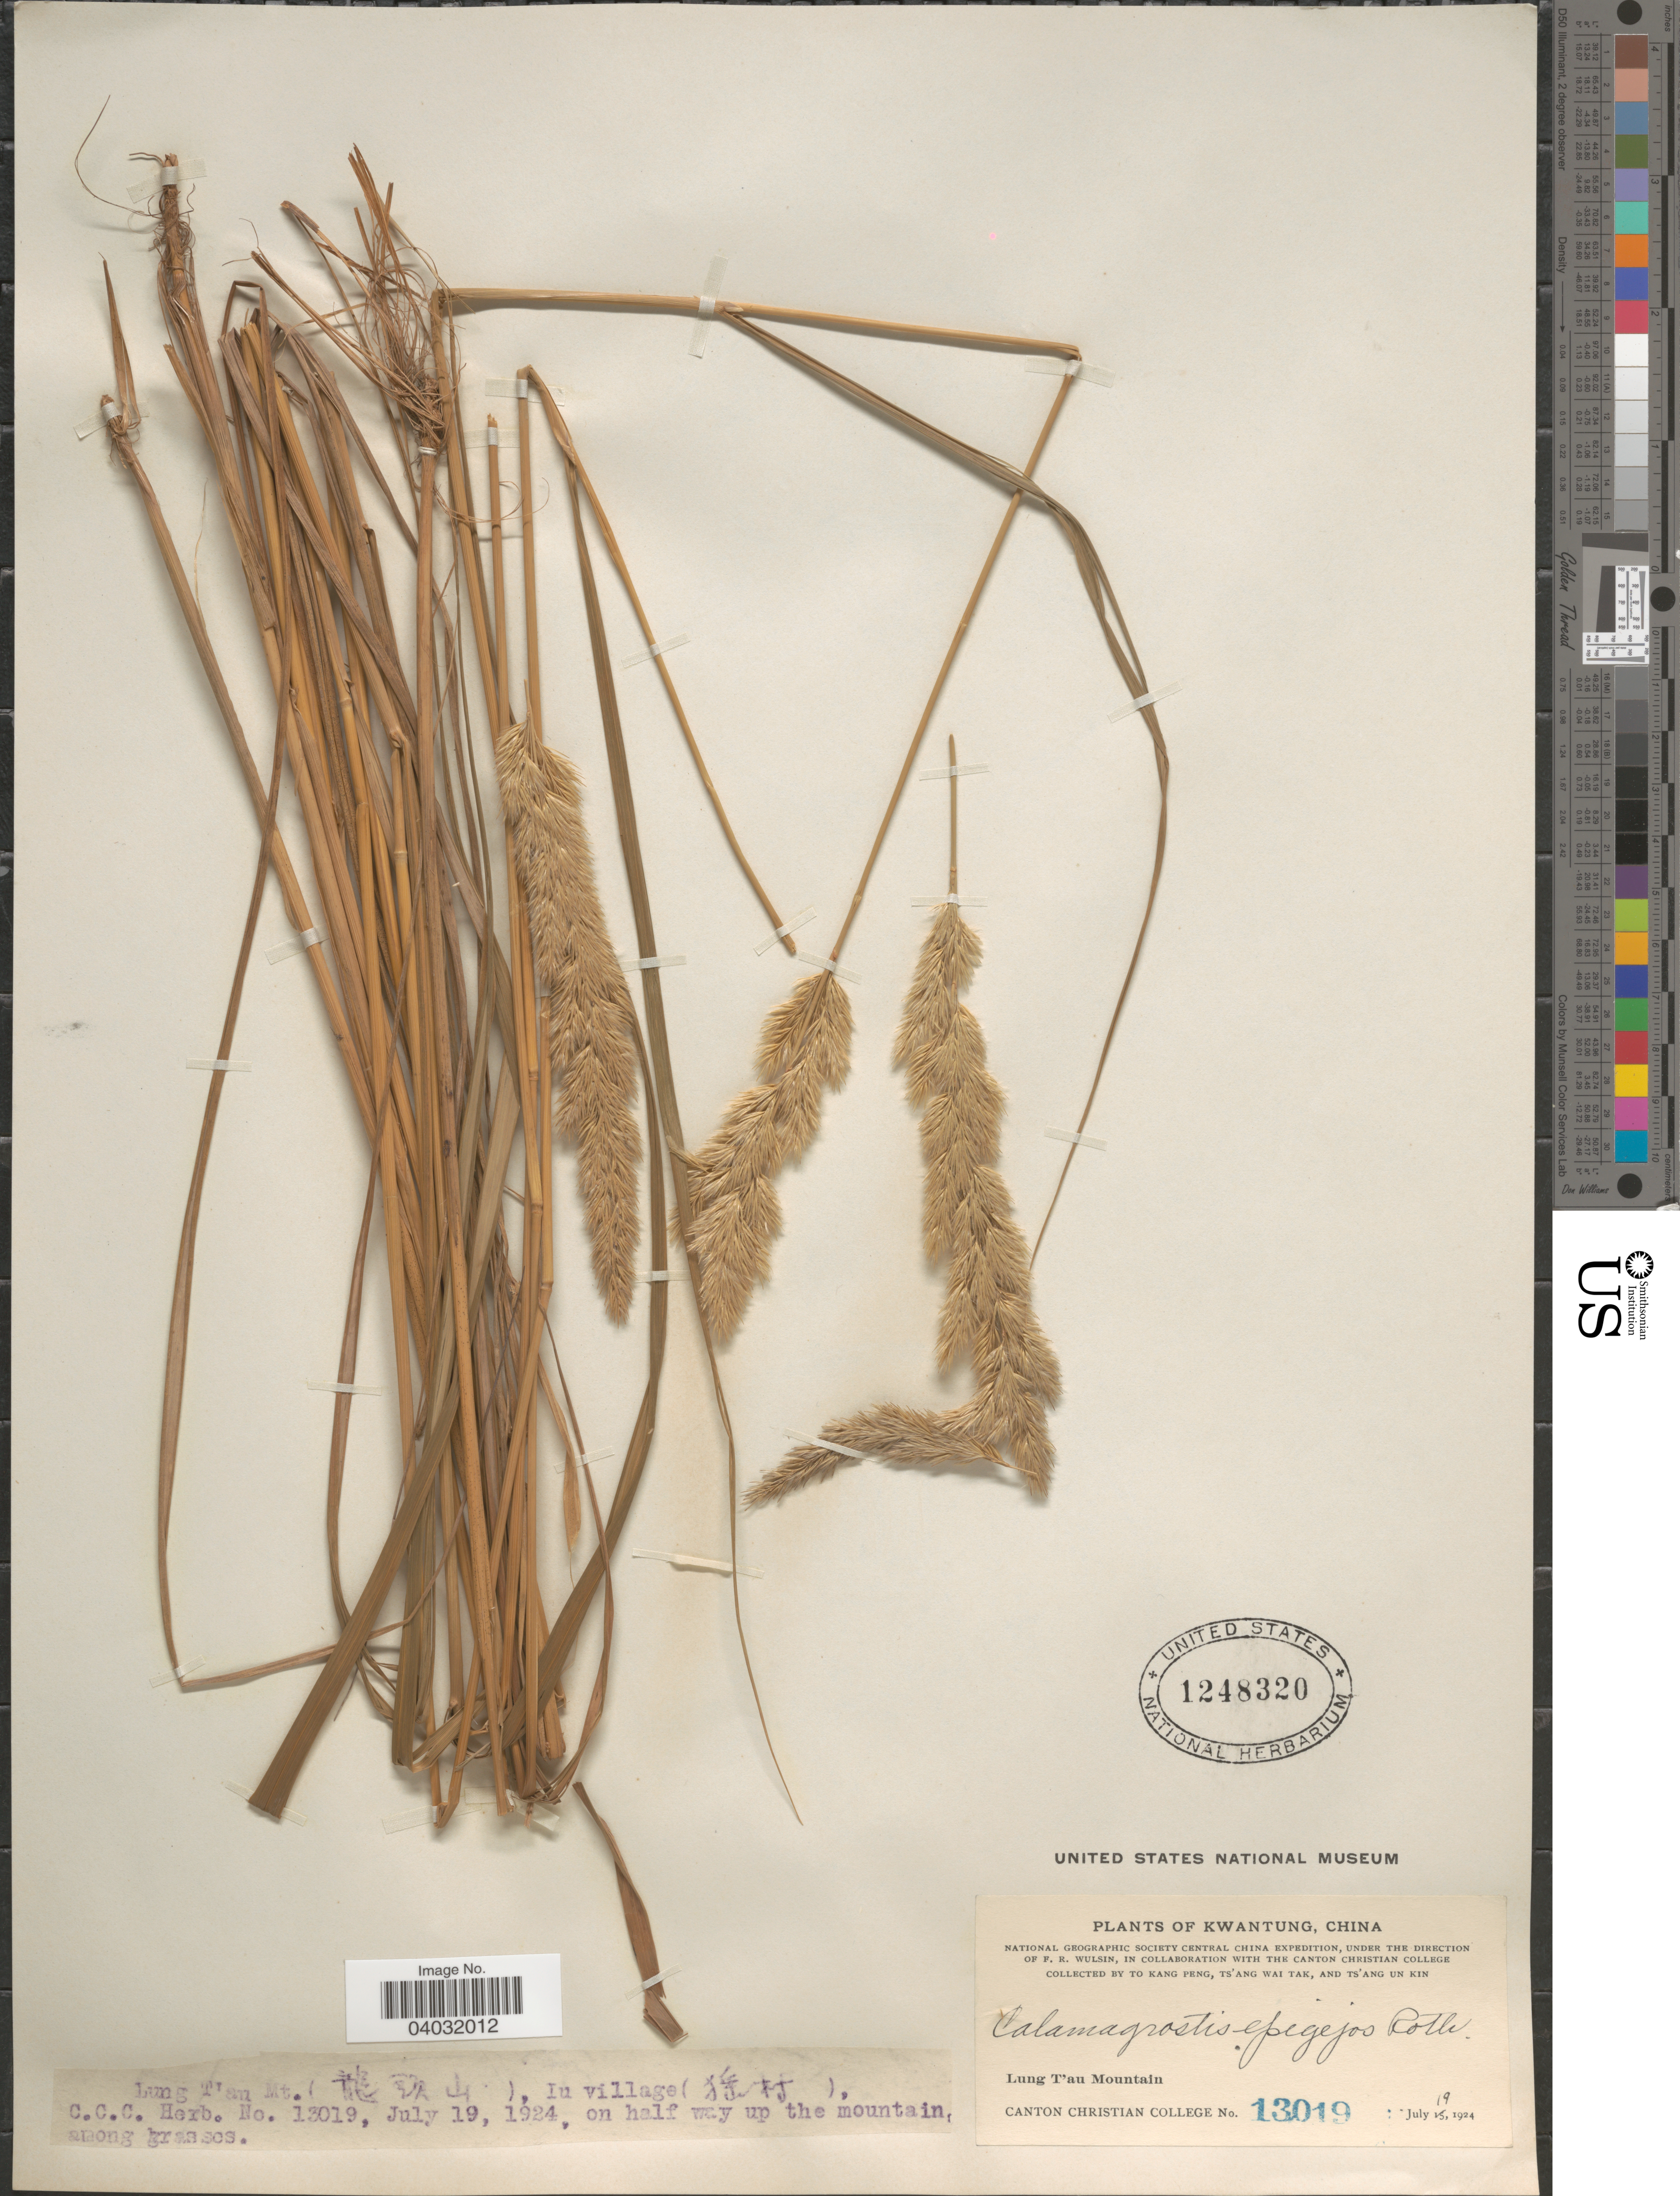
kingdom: Plantae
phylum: Tracheophyta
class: Liliopsida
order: Poales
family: Poaceae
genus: Calamagrostis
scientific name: Calamagrostis epigeios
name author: (L.) Roth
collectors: T. K. Peng, W. T. Tsang & U. K. Tsang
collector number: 13019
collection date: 1924-07-19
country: China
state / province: Guangdong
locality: Kwantung. Lung T'au Mountain (X). Iu village (X).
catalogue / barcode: US 1248320